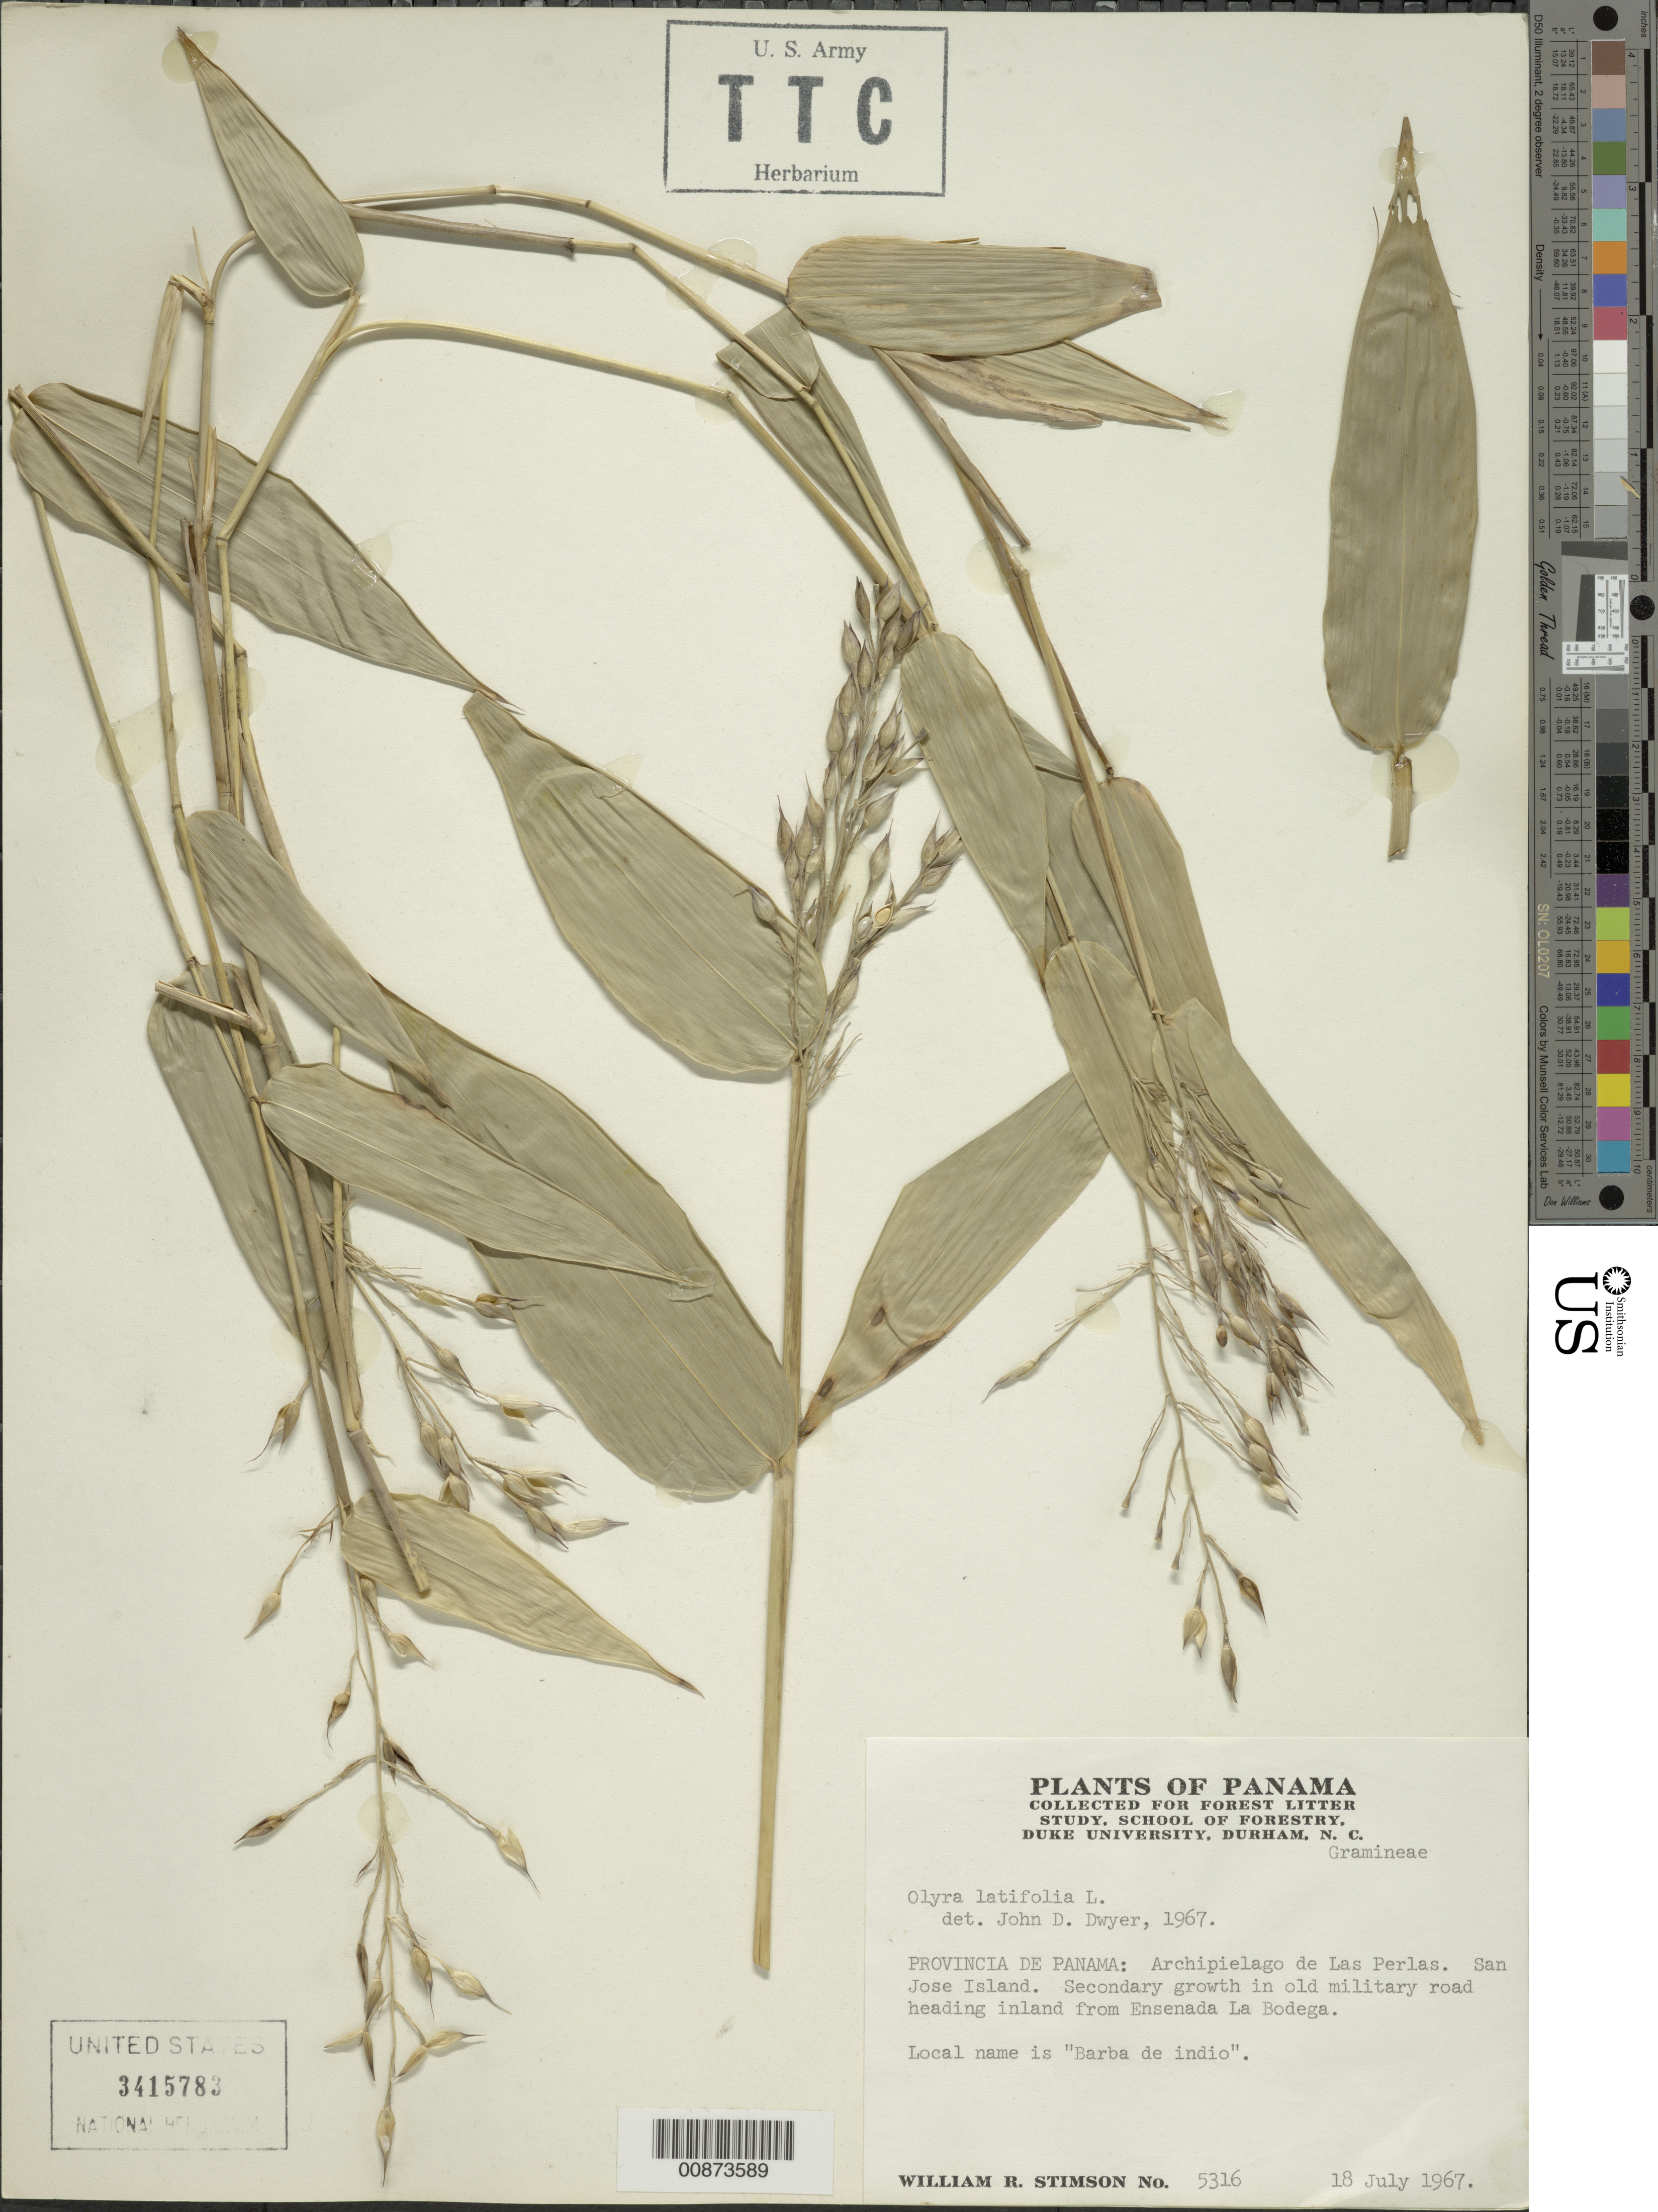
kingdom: Plantae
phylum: Tracheophyta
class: Liliopsida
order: Poales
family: Poaceae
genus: Olyra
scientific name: Olyra latifolia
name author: L.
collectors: W. R. Stimson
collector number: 5316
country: Panama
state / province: Panamá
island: San José Island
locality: Archipielago de Las Perlas.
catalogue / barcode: US 3416783